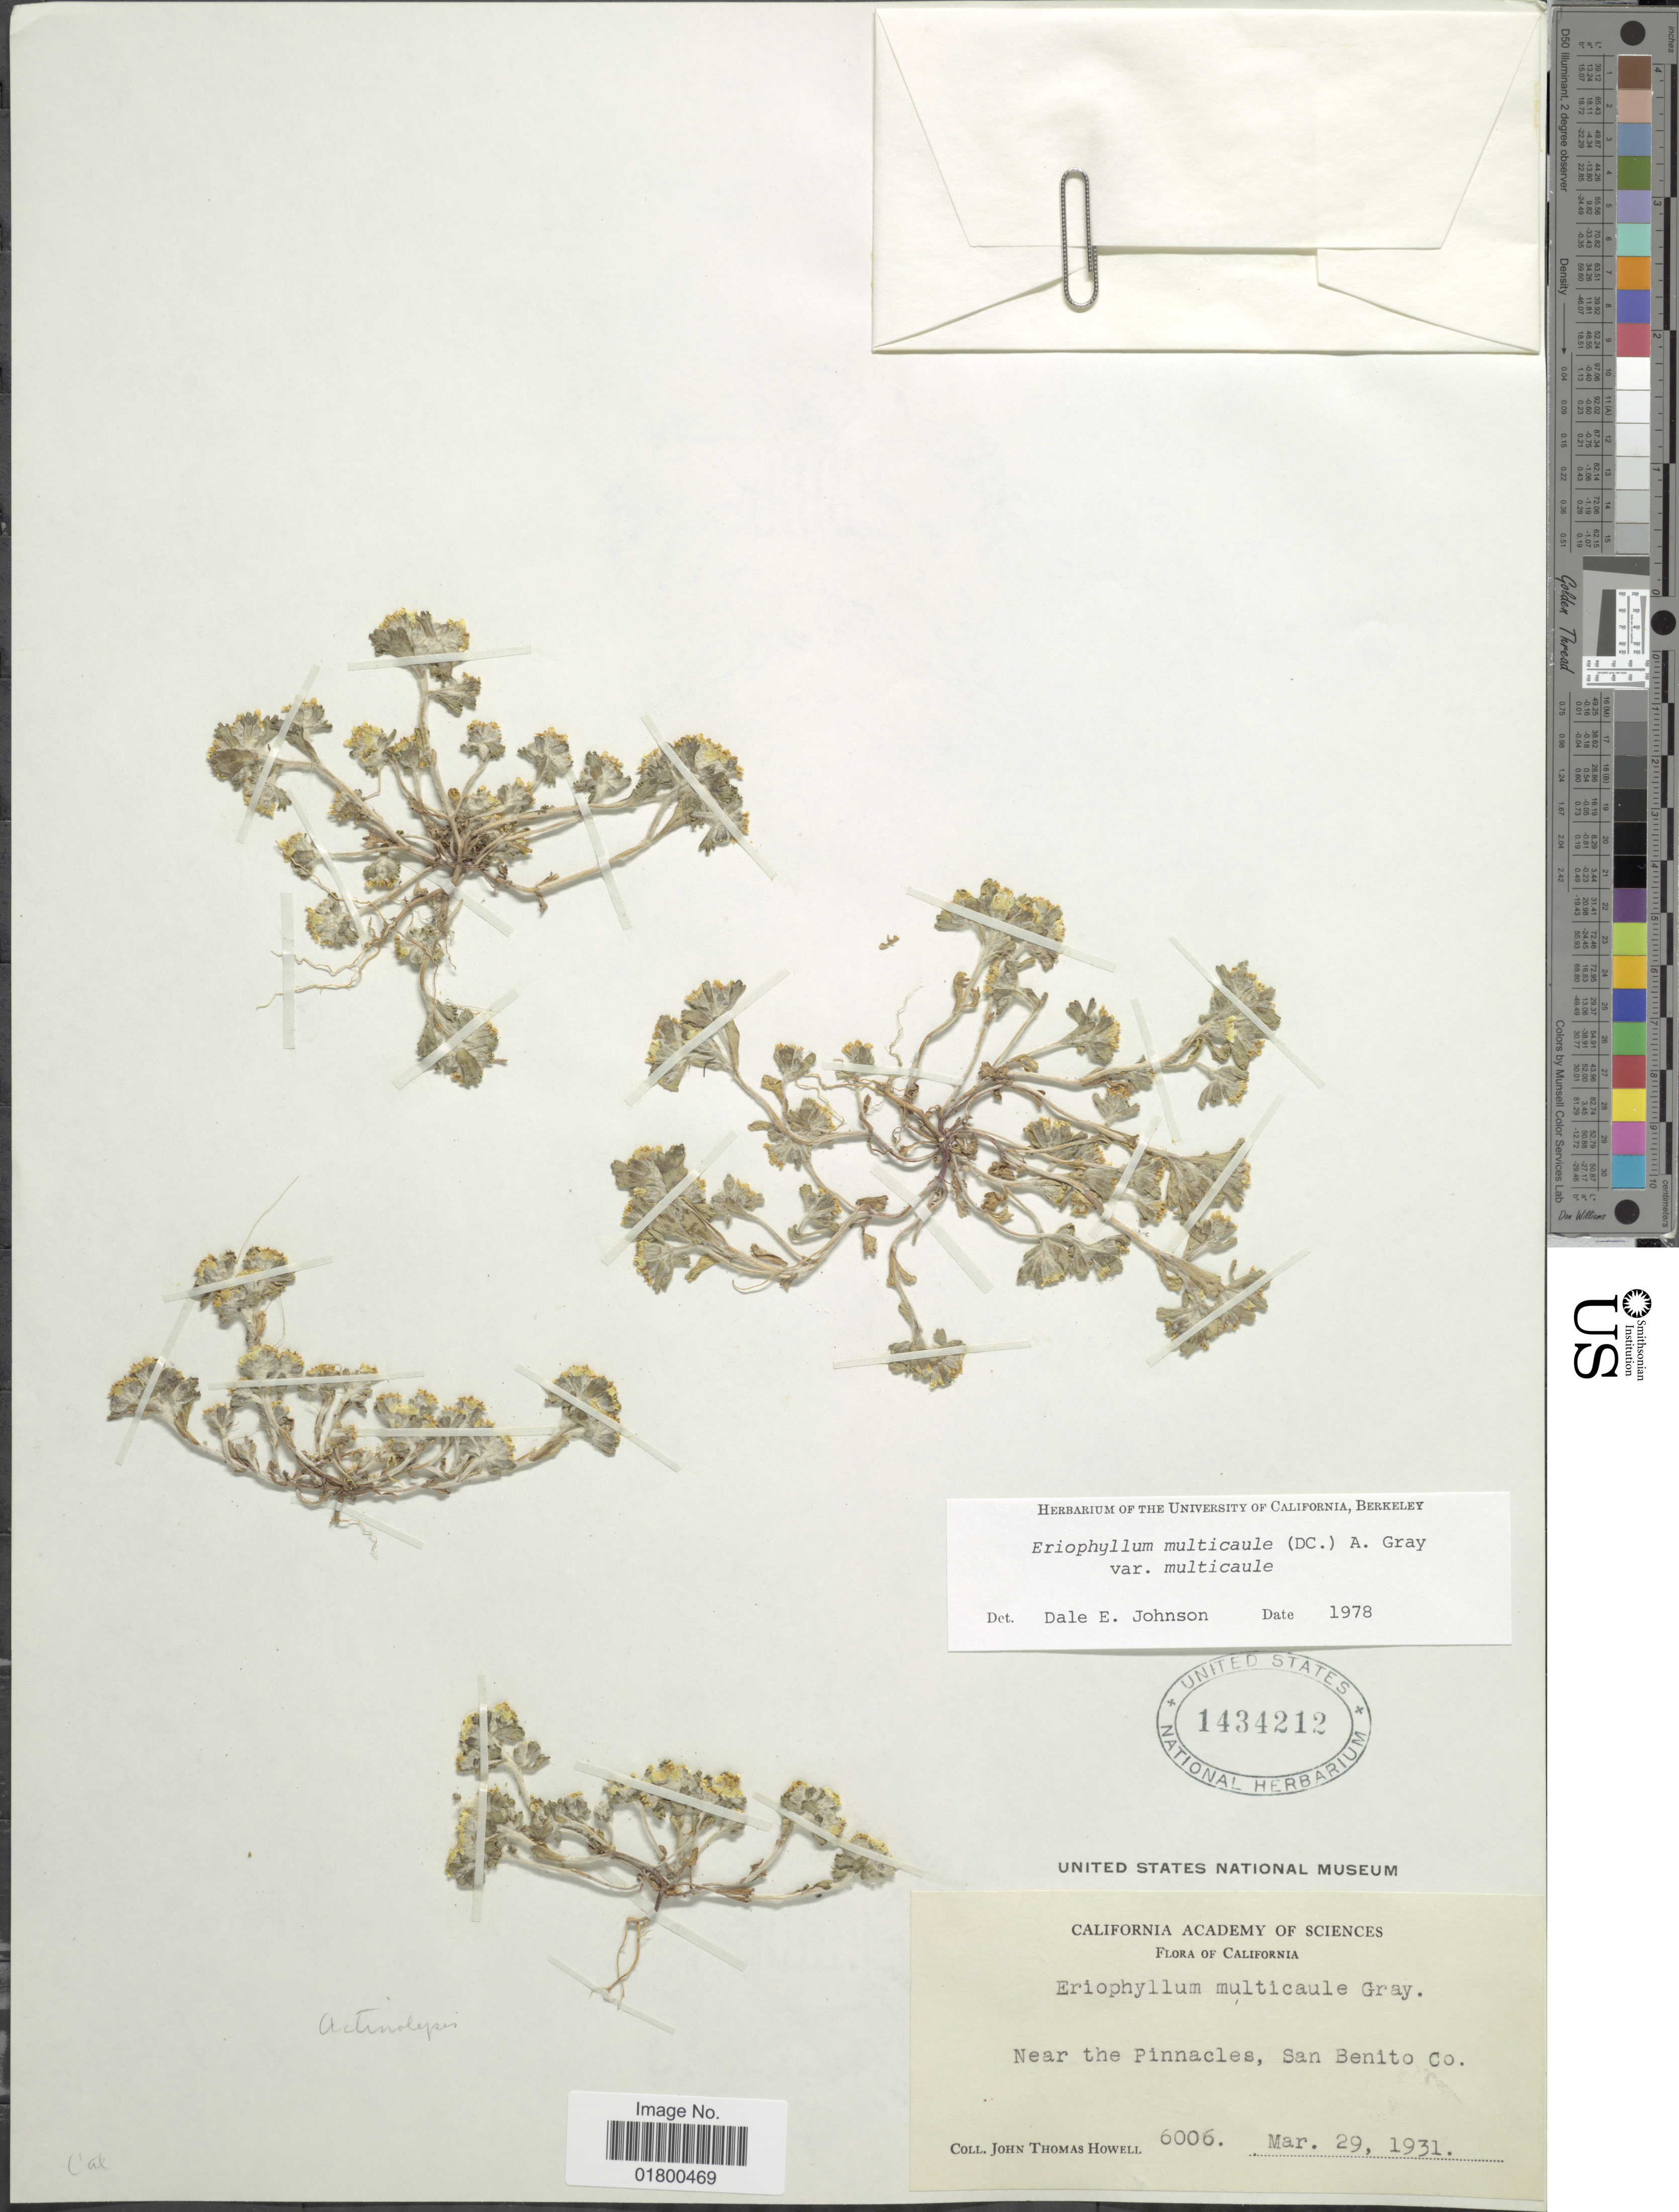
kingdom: Plantae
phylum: Tracheophyta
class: Magnoliopsida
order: Asterales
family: Asteraceae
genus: Eriophyllum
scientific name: Eriophyllum multicaule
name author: (DC.) A. Gray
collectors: J. T. Howell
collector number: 6006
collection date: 1931-03-29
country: United States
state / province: California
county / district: San Benito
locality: Near the Pinnacles, San Benito Co.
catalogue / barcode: US 1434212